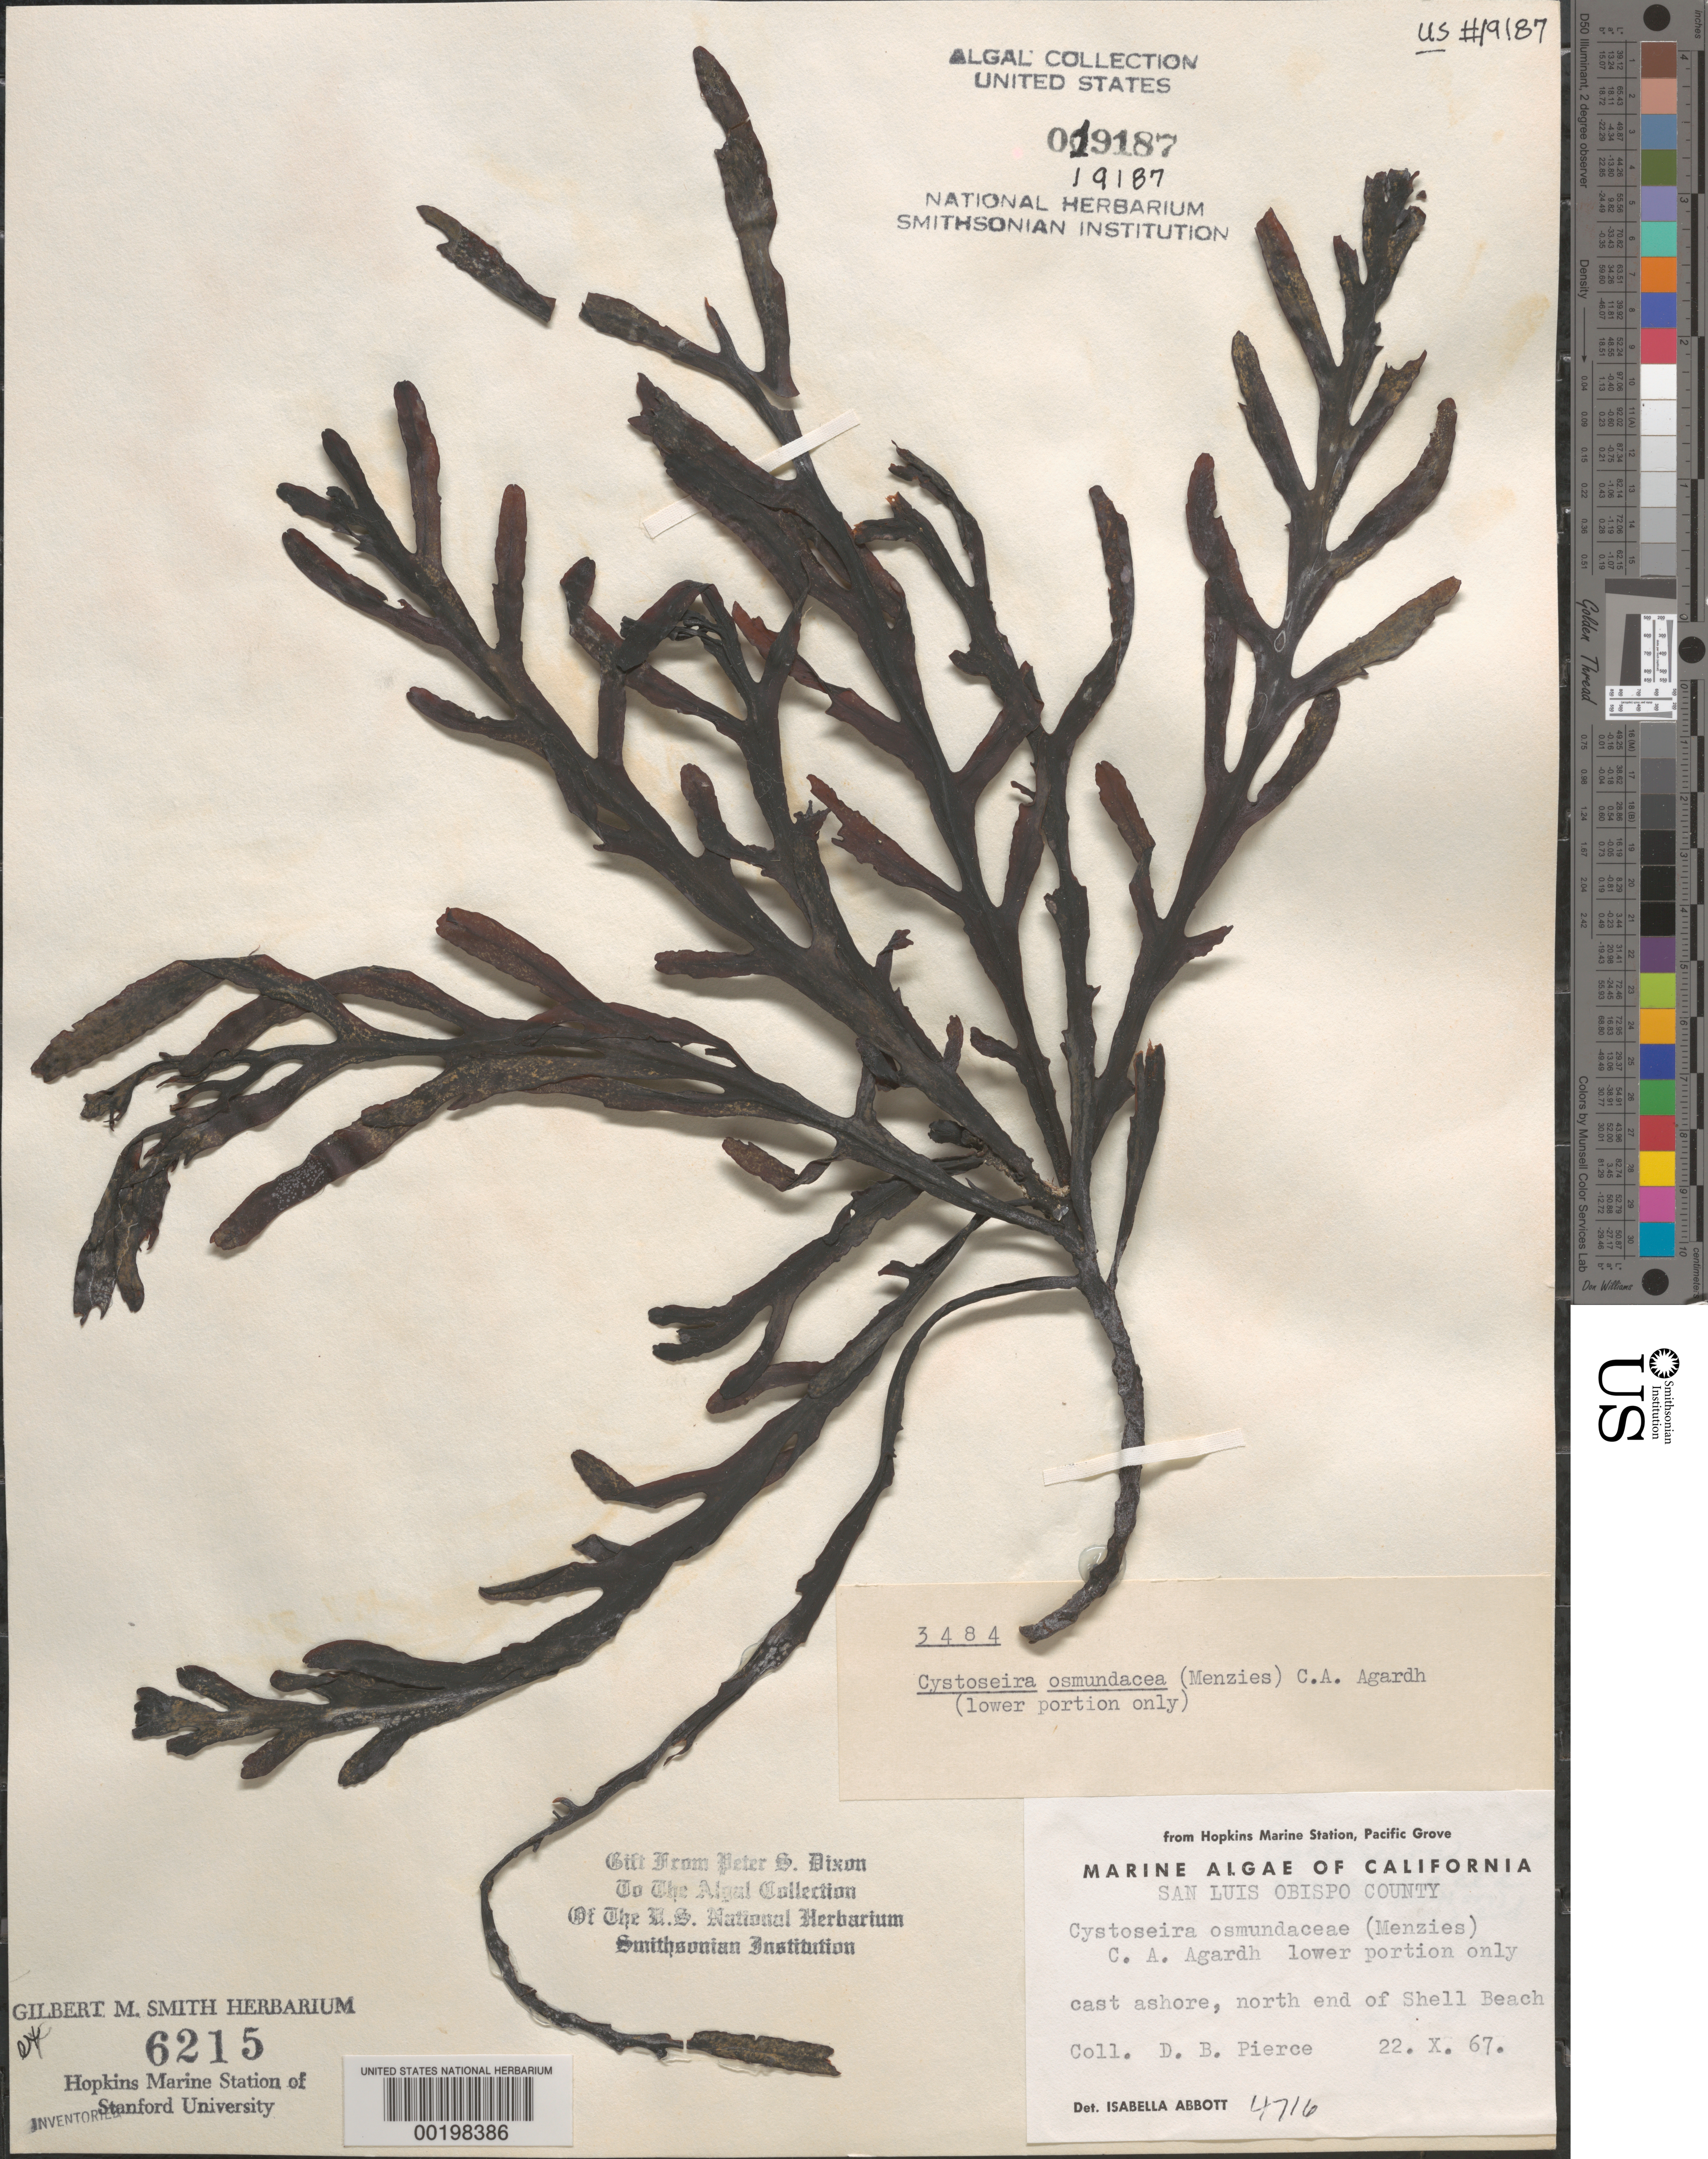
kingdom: Chromista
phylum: Ochrophyta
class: Phaeophyceae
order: Fucales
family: Sargassaceae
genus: Cystoseira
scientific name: Cystoseira osmundacea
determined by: Abbott, Isabella A.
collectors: D. Pierce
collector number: IAA 4716 & PSD 3484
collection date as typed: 22 Oct 1967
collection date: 1967-10-22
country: United States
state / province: California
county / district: San Luis Obispo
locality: Shell Beach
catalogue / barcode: US 19187